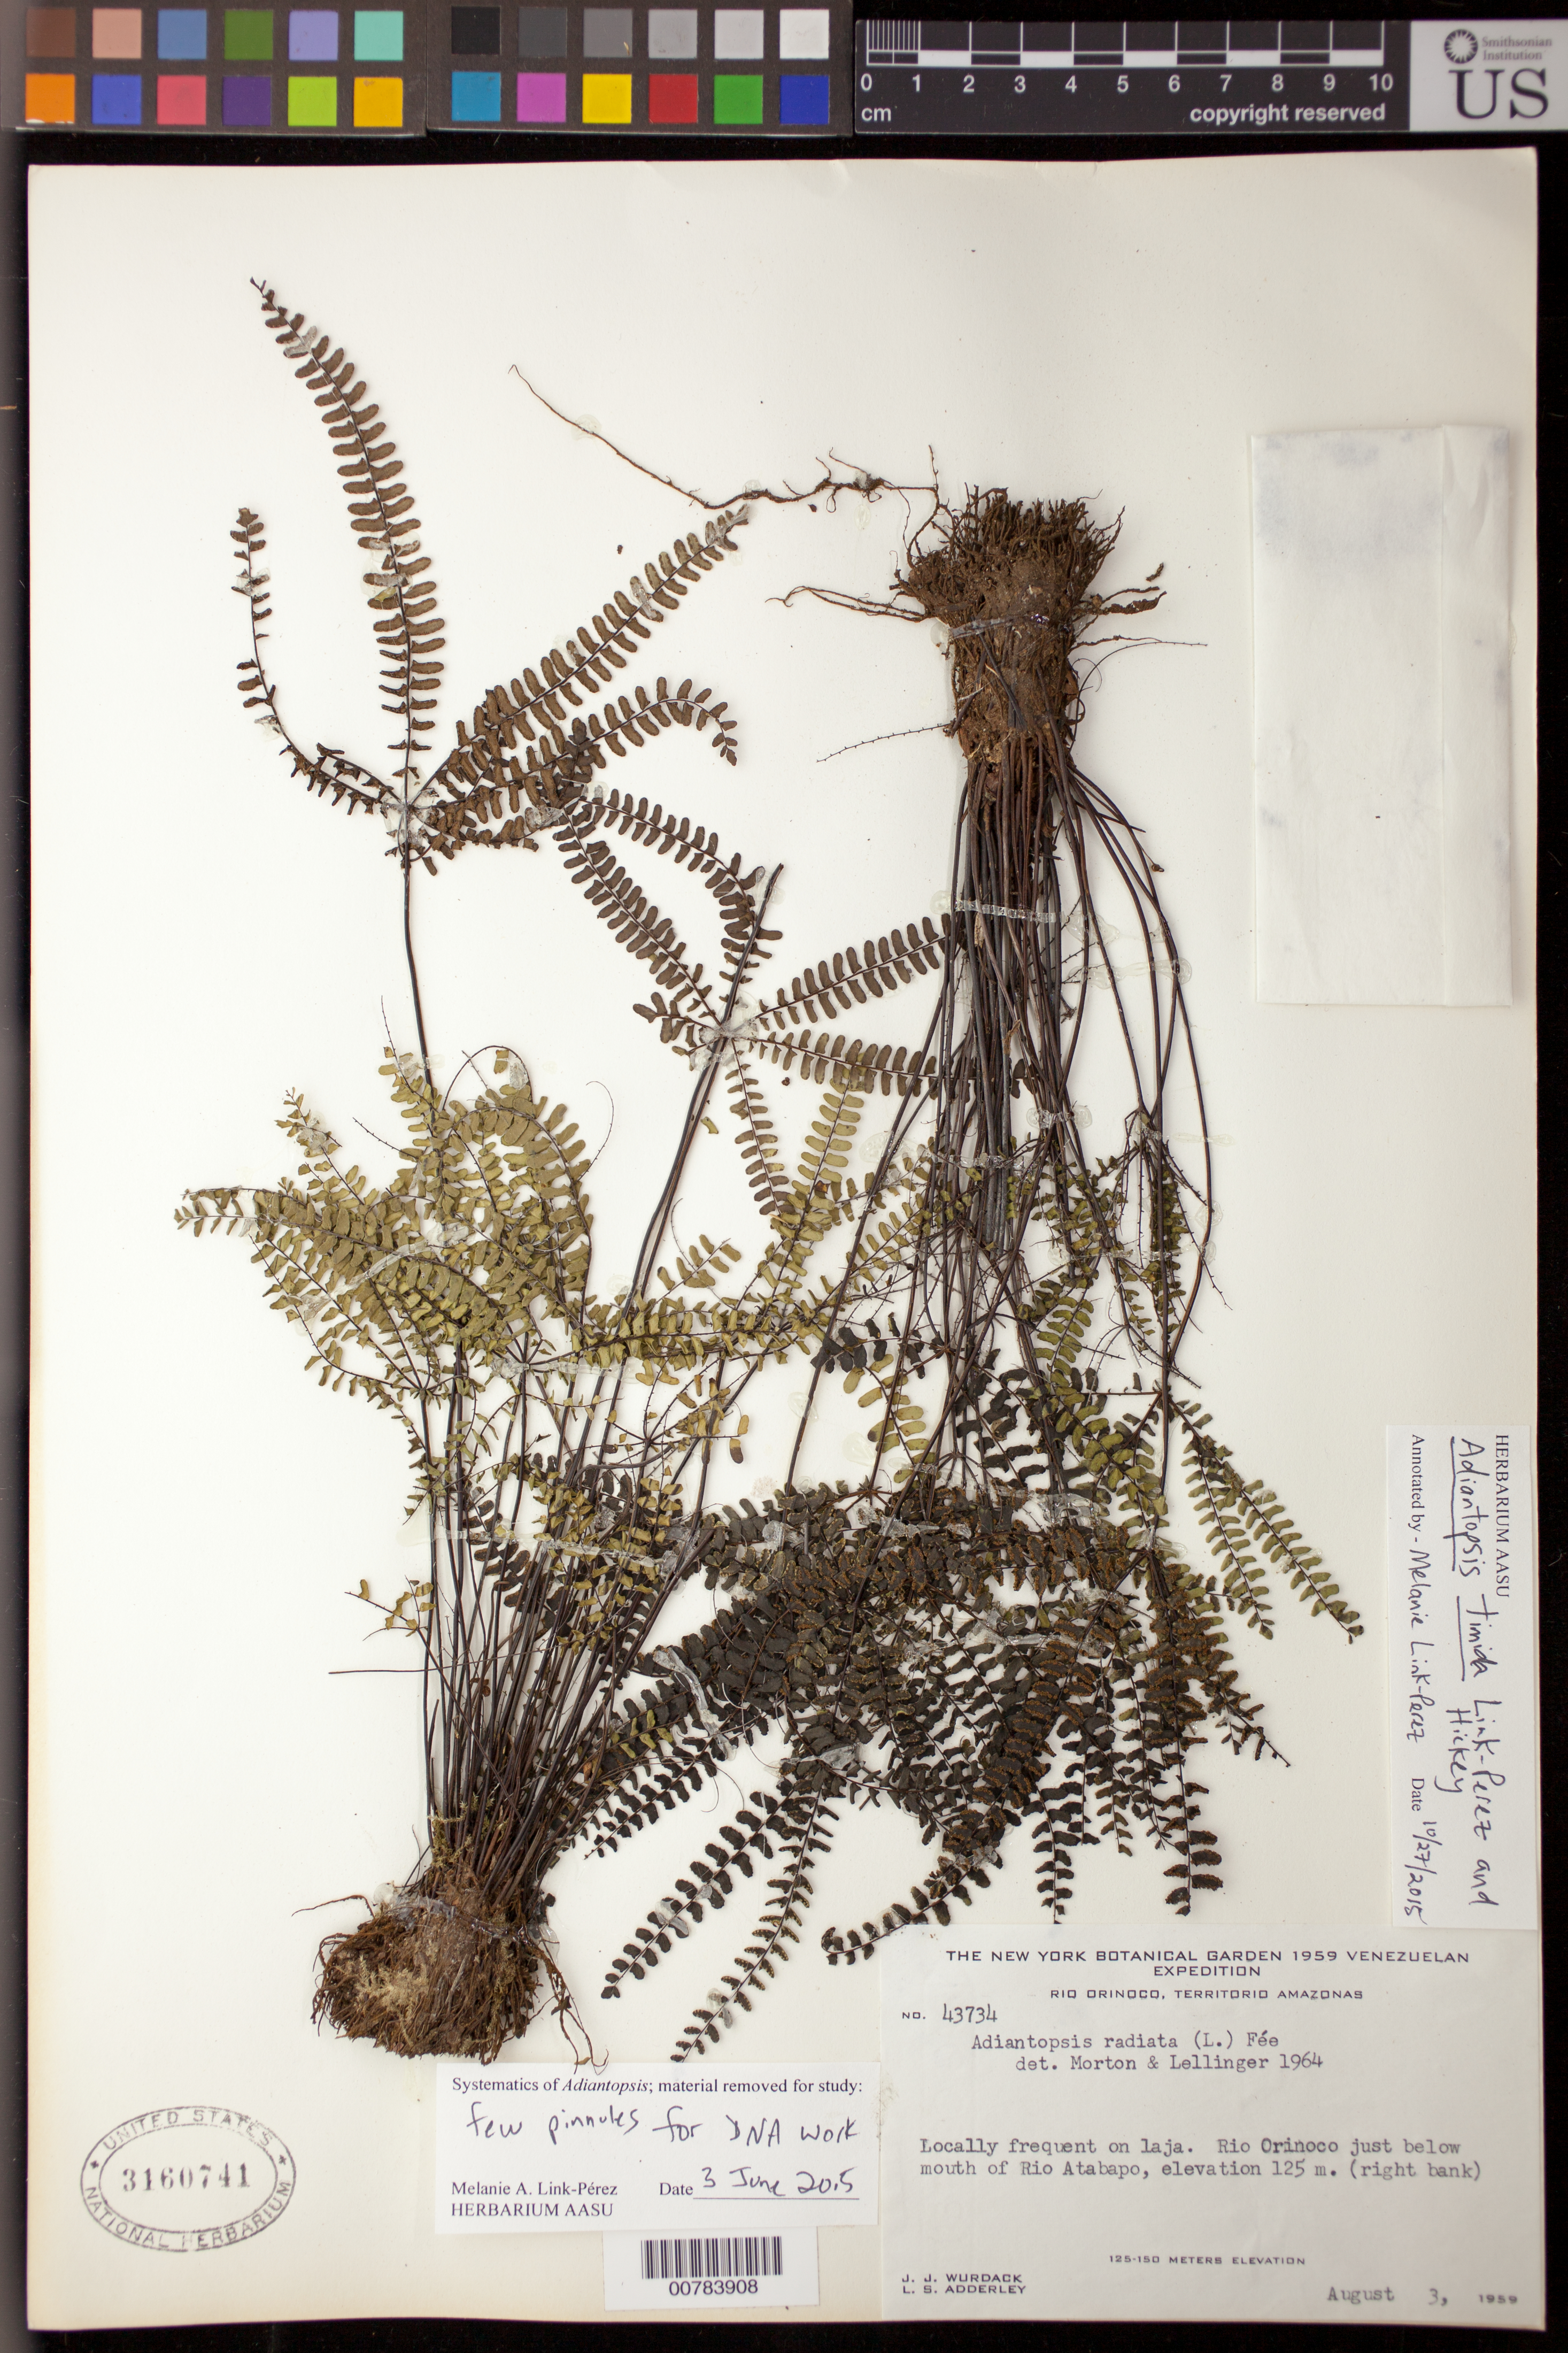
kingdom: Plantae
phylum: Tracheophyta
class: Polypodiopsida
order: Polypodiales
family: Pteridaceae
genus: Adiantopsis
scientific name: Adiantopsis timida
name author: Link-Perez & Hickey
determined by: Link-Perez, Melanie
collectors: J. J. Wurdack & L. S. Adderley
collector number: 43734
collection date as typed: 3-Aug-59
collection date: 1959-08-03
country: Venezuela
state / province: Amazonas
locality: Río Orinoco, below mouth of Río Atabapo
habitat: Bank; laja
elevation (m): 125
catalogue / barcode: US 3160741